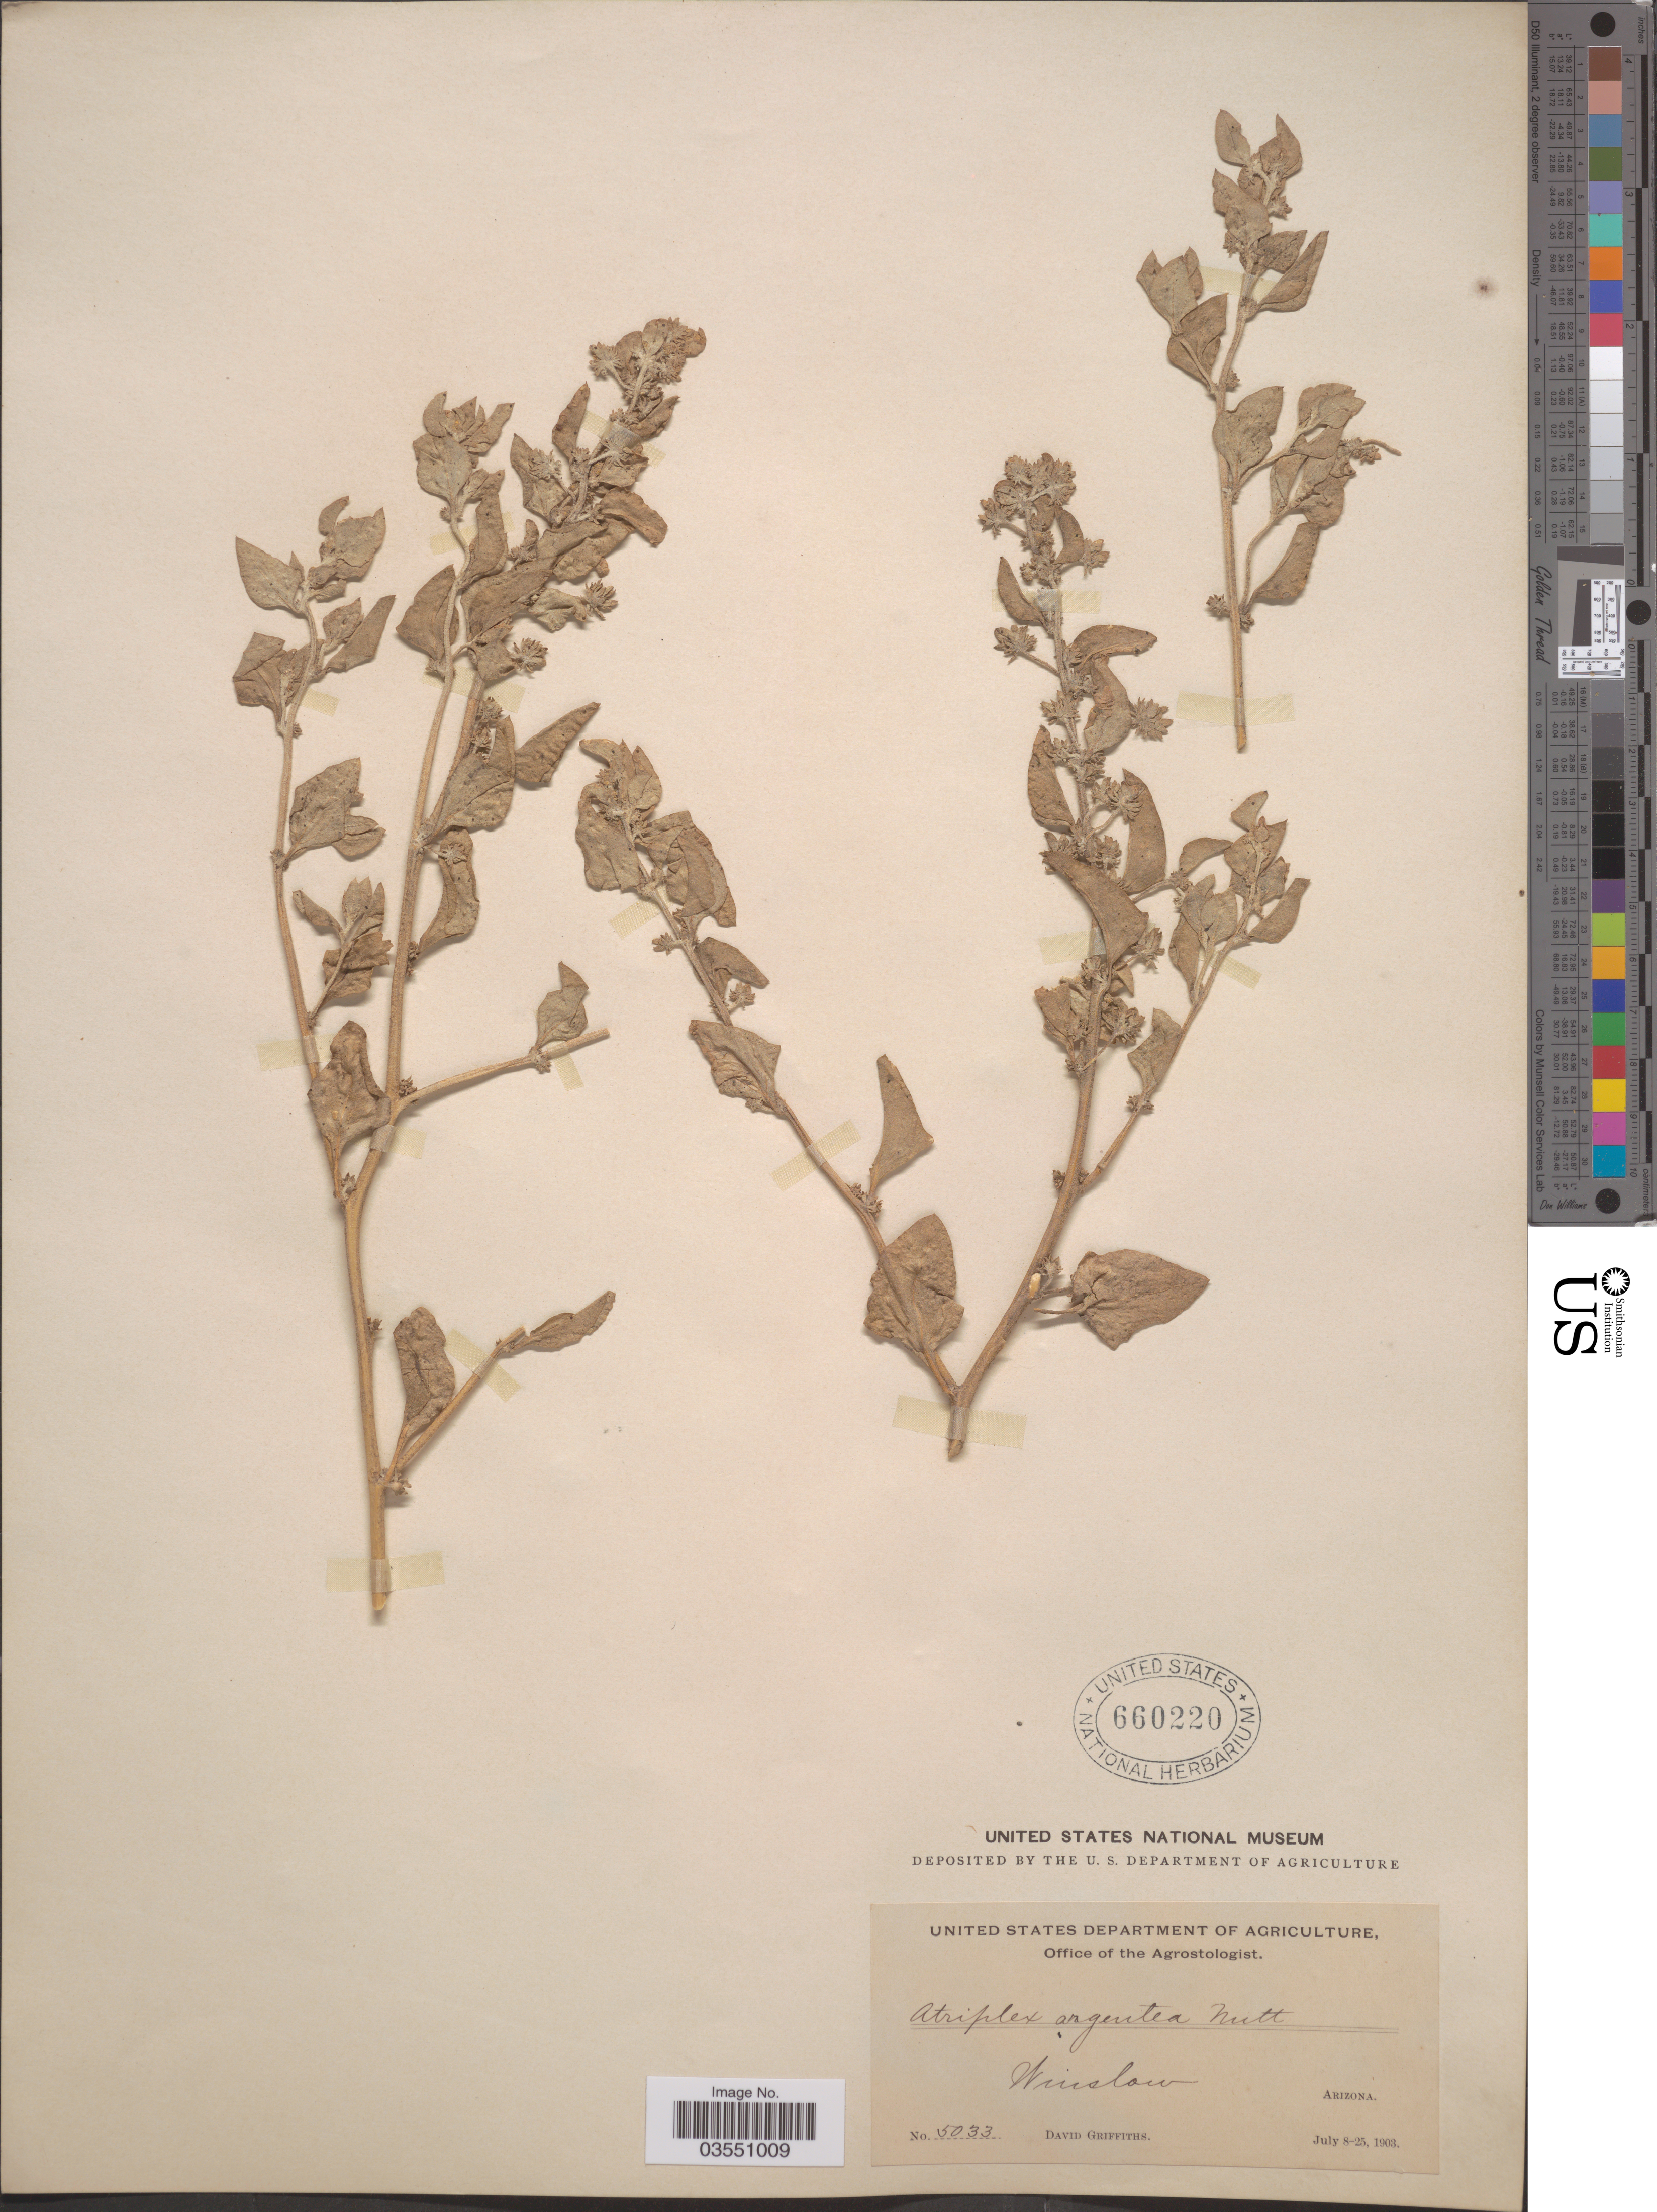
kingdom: Plantae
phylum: Tracheophyta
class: Magnoliopsida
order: Caryophyllales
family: Amaranthaceae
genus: Atriplex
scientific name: Atriplex argentea var. expansa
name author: (S. Watson) S.L. Welsh & Reveal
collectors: D. Griffiths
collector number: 5033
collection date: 1903-07-08/1903-07-25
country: United States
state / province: Arizona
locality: Winslow.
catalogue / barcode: US 660220